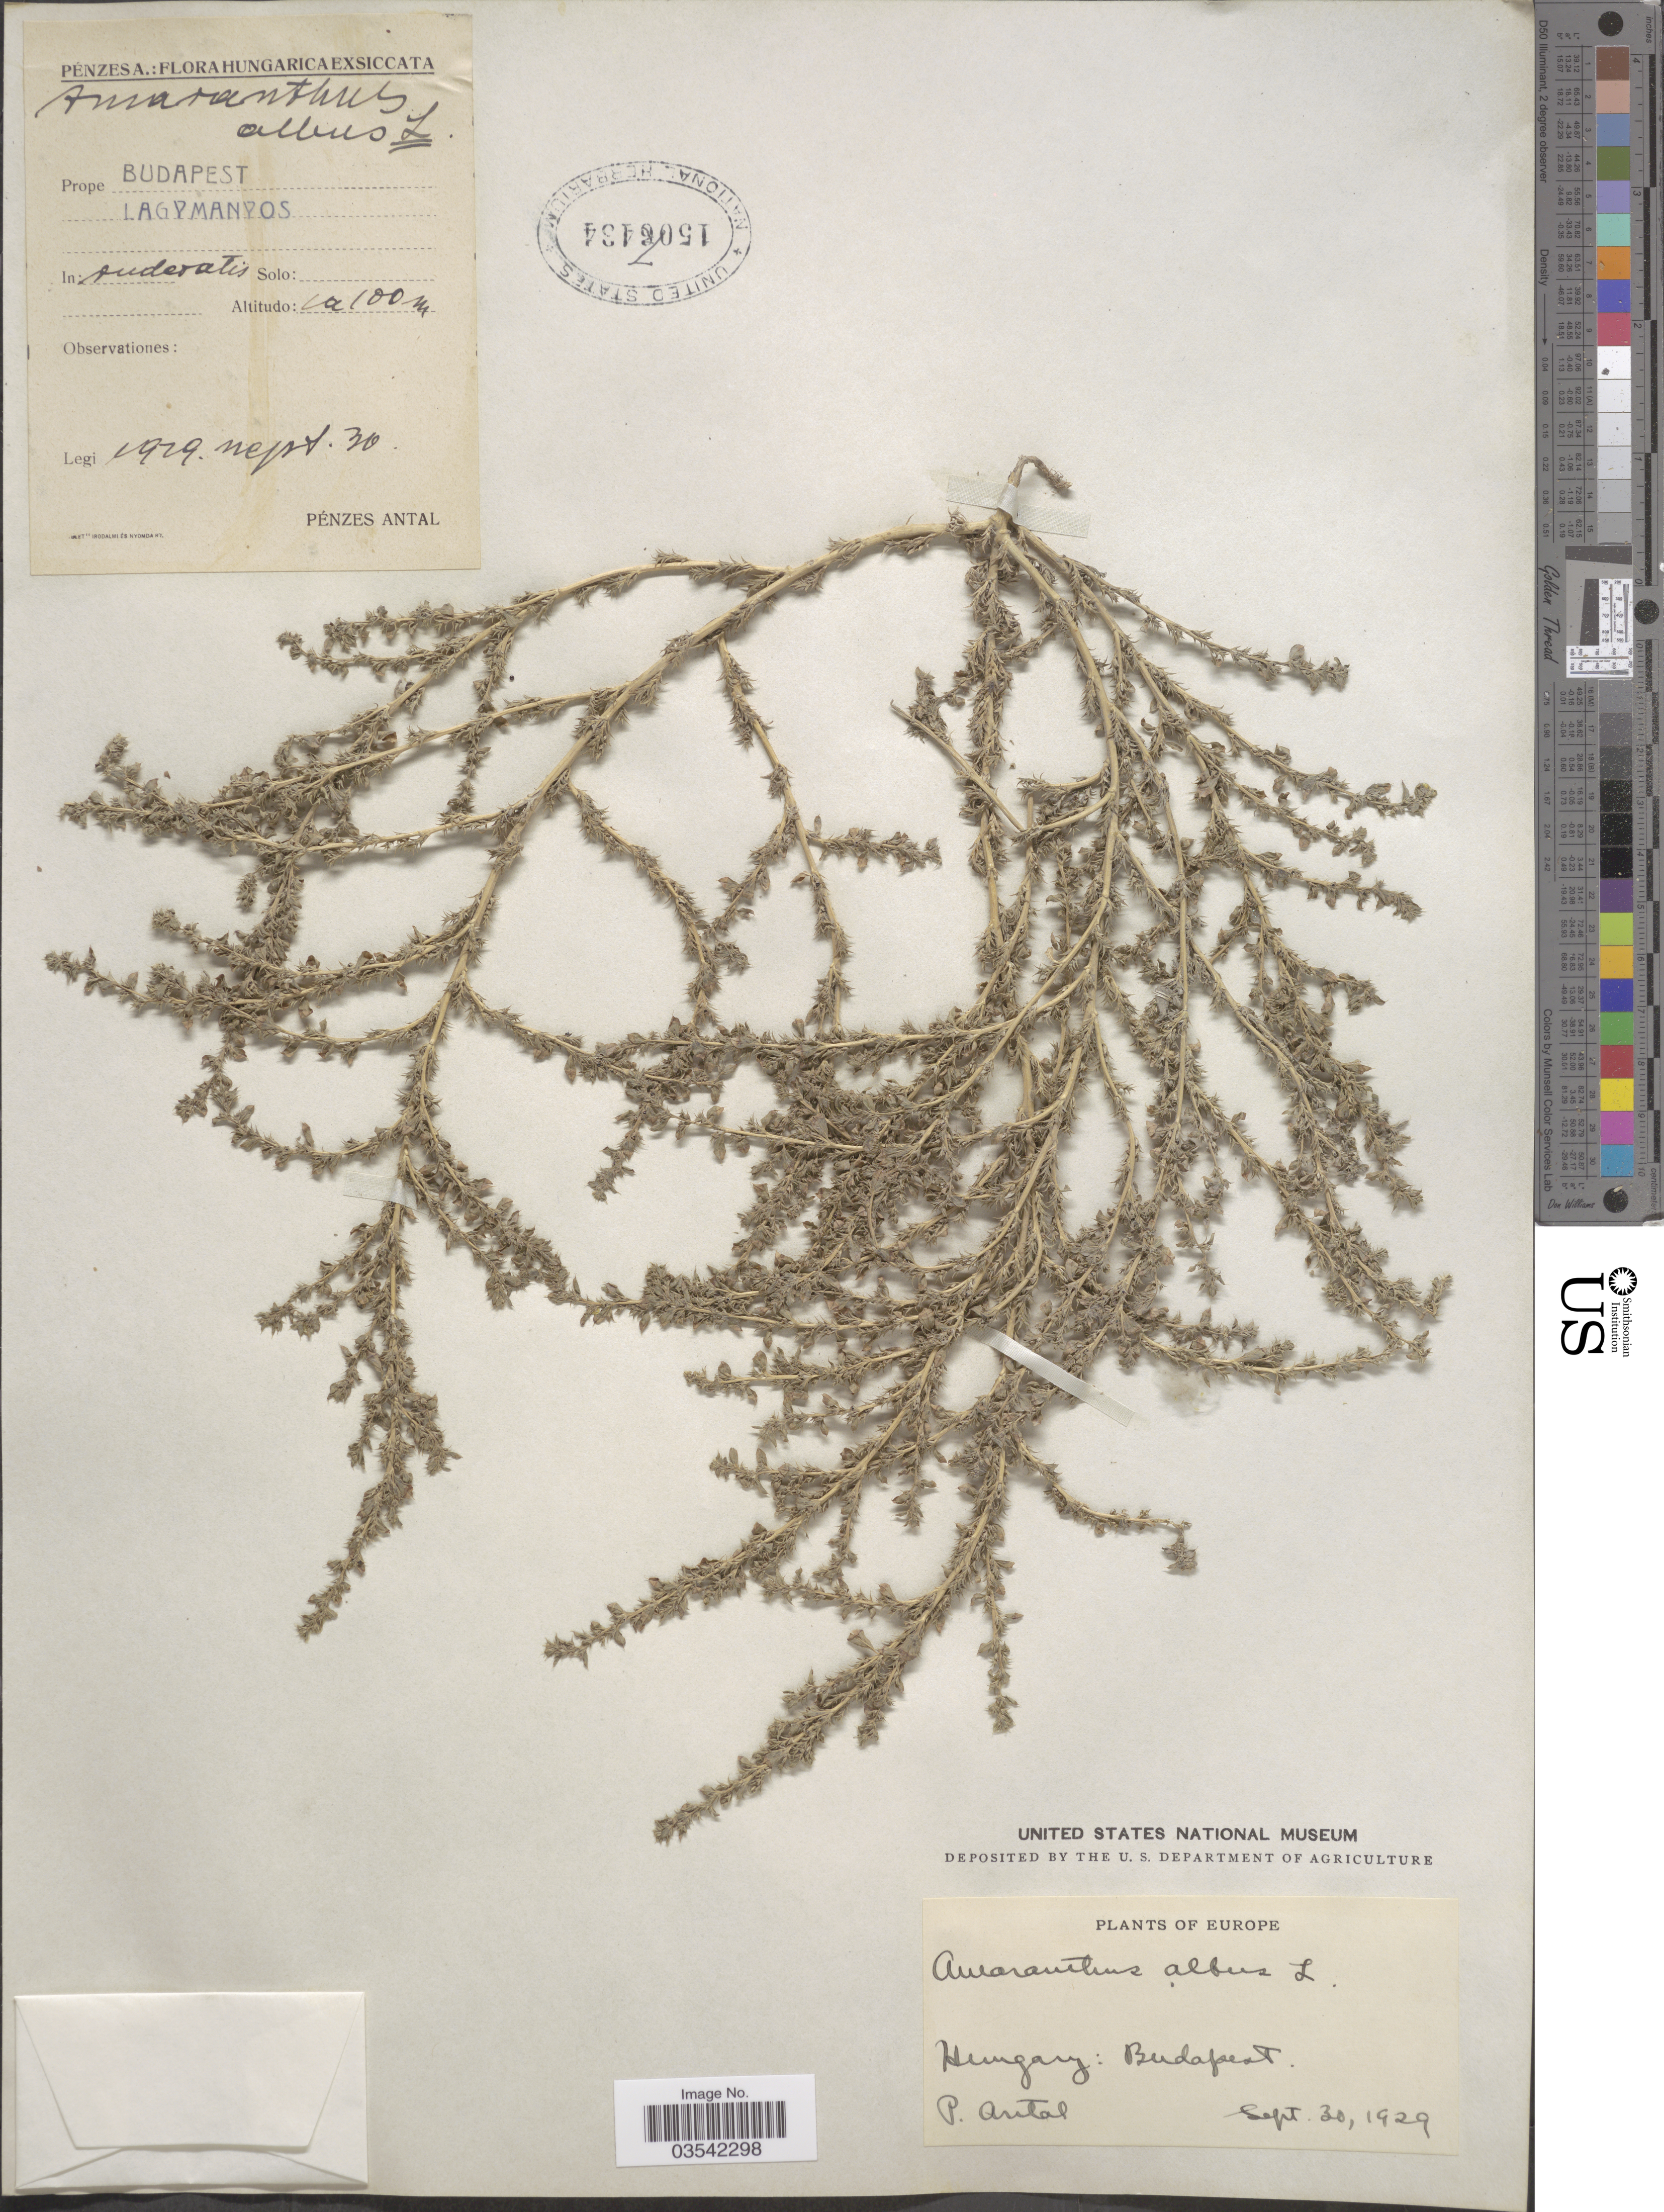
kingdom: Plantae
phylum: Tracheophyta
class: Magnoliopsida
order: Caryophyllales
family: Amaranthaceae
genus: Amaranthus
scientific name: Amaranthus albus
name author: L.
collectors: P. Antal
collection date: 1929-09-30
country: Hungary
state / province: Budapest, Capital District of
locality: Hungarica. Prope Budapest Lagymanyos.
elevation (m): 100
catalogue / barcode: US 1507434